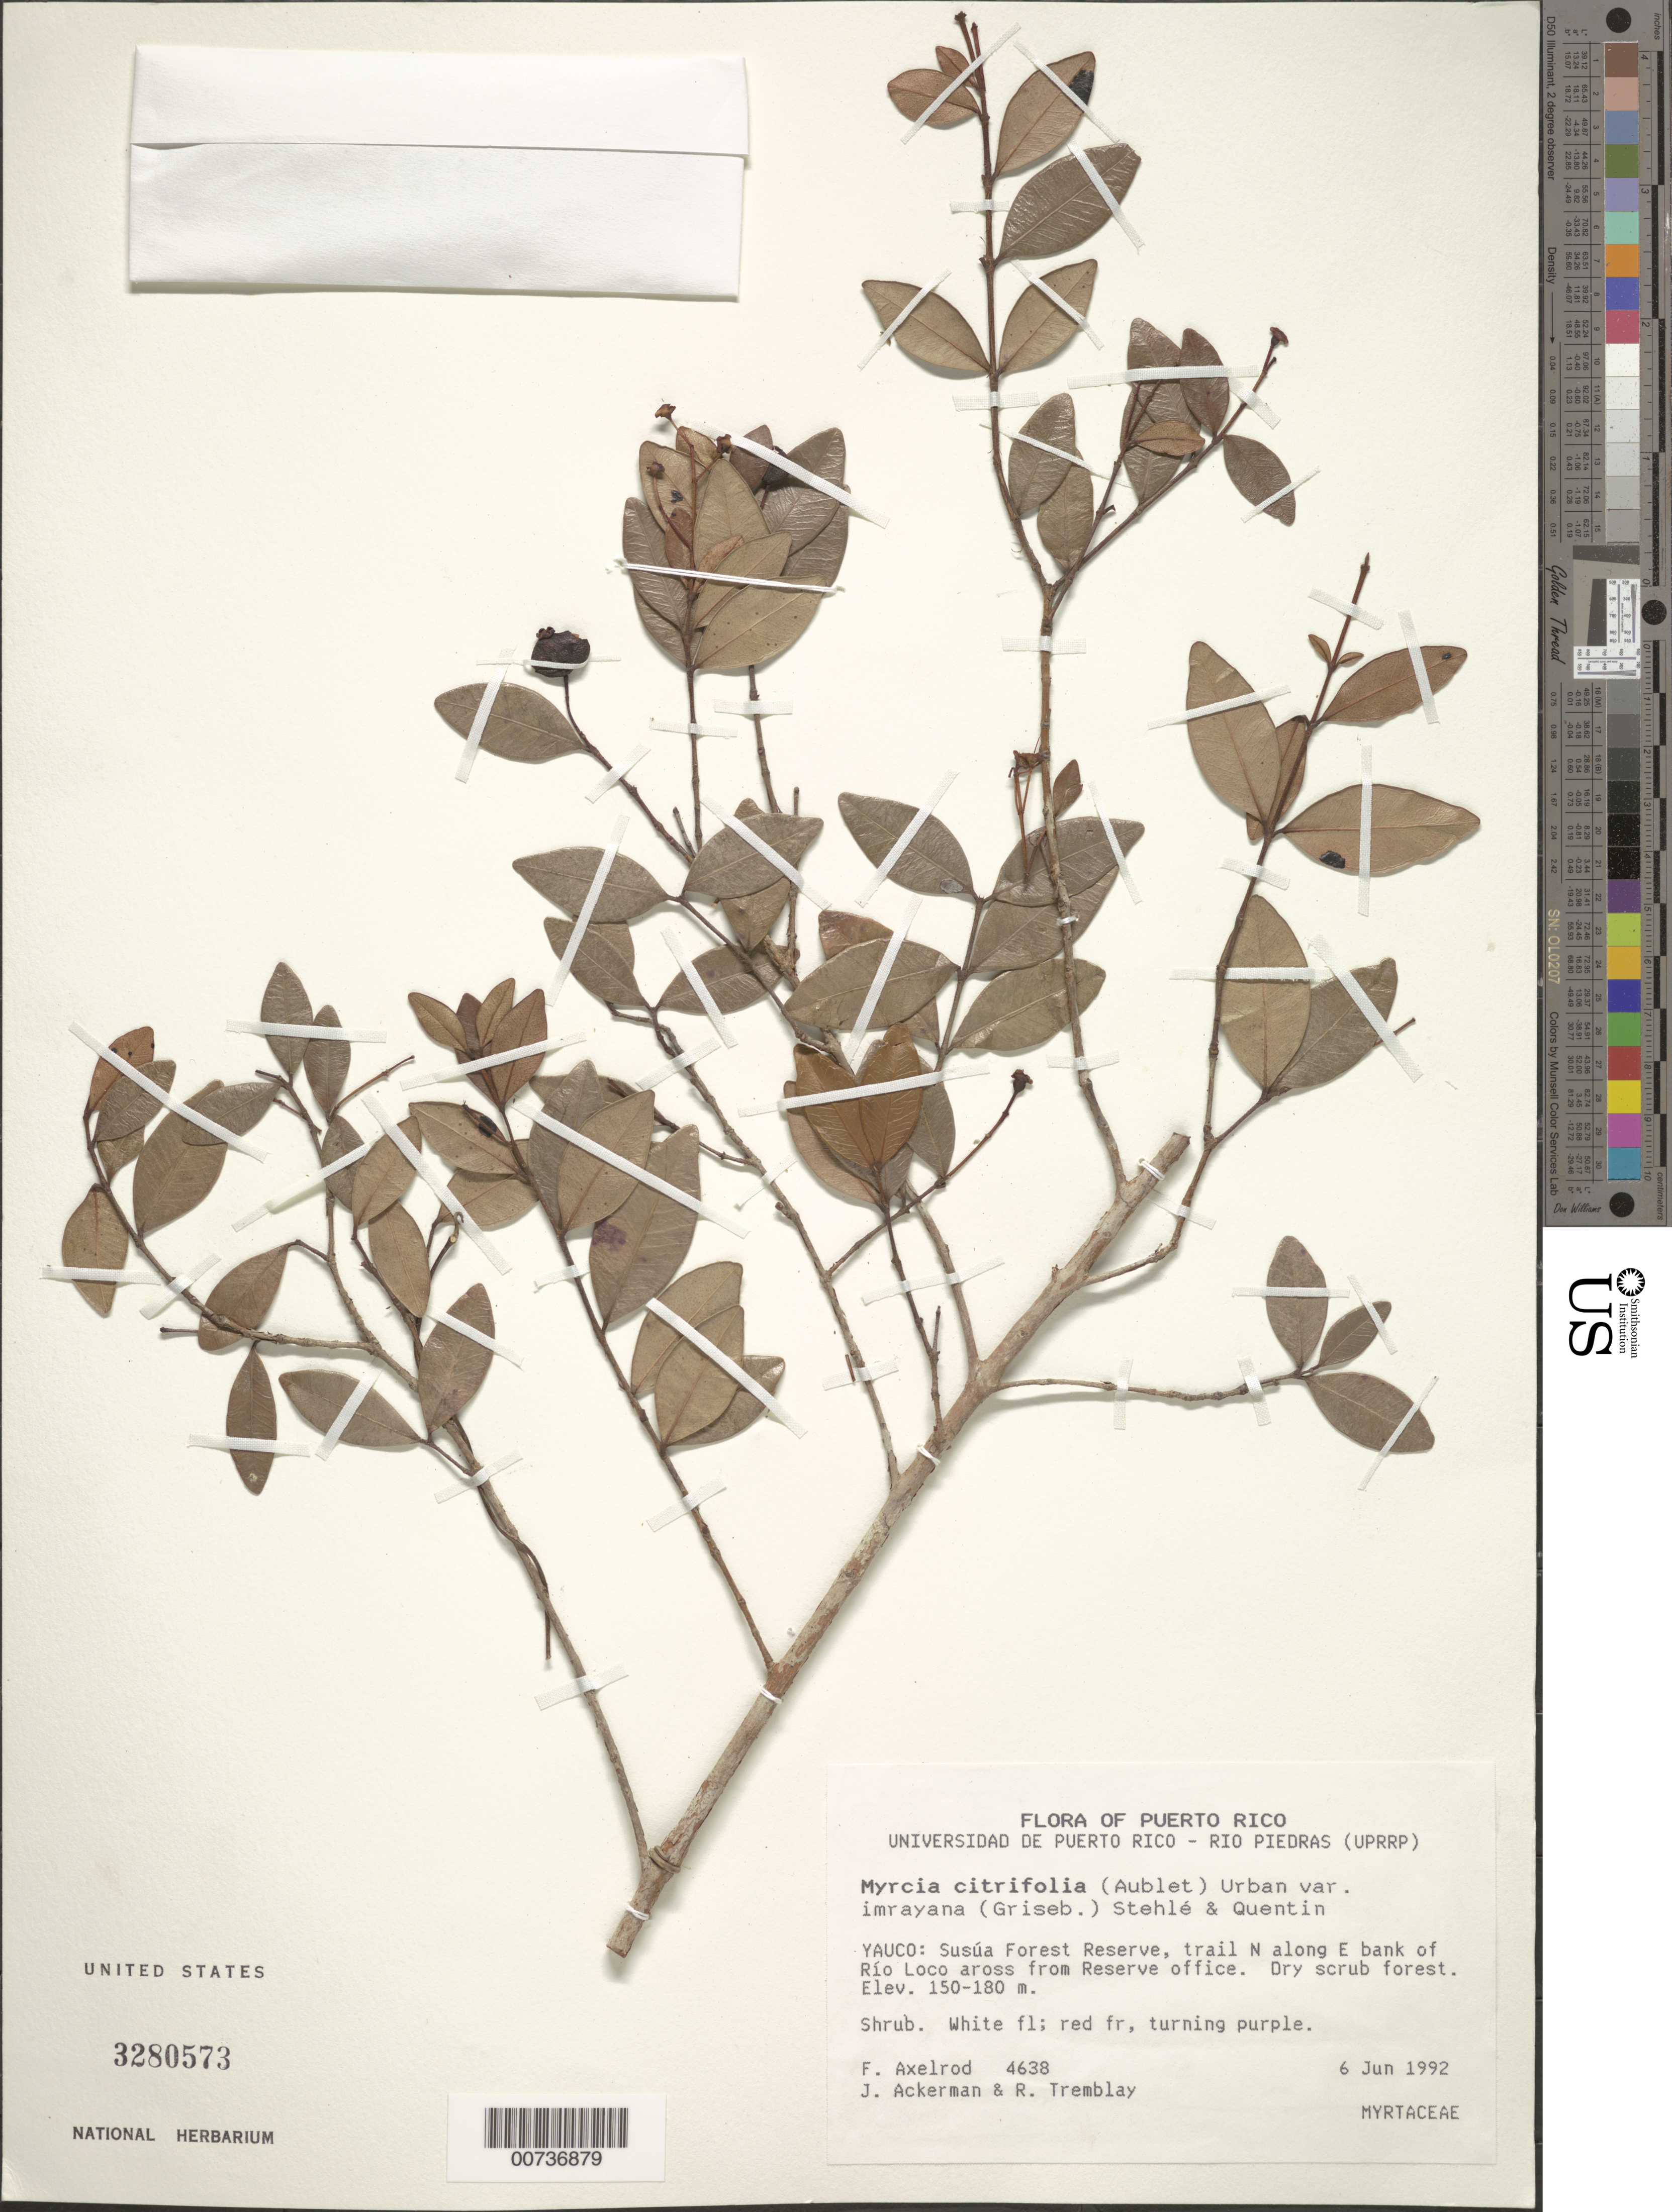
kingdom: Plantae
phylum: Tracheophyta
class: Magnoliopsida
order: Myrtales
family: Myrtaceae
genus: Myrcia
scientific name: Myrcia citrifolia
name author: (Aubl.) Urb.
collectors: F. S. Axelrod, J. Ackerman & R. L. Tremblay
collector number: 4638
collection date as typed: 06 Jun 1992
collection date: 1992-06-06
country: Puerto Rico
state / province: Yauco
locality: Yauco: Susúa Forest Reserve, trail N along E bank of Río Loco across from reserve office.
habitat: Dry scrub forest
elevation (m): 150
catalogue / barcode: US 3280573